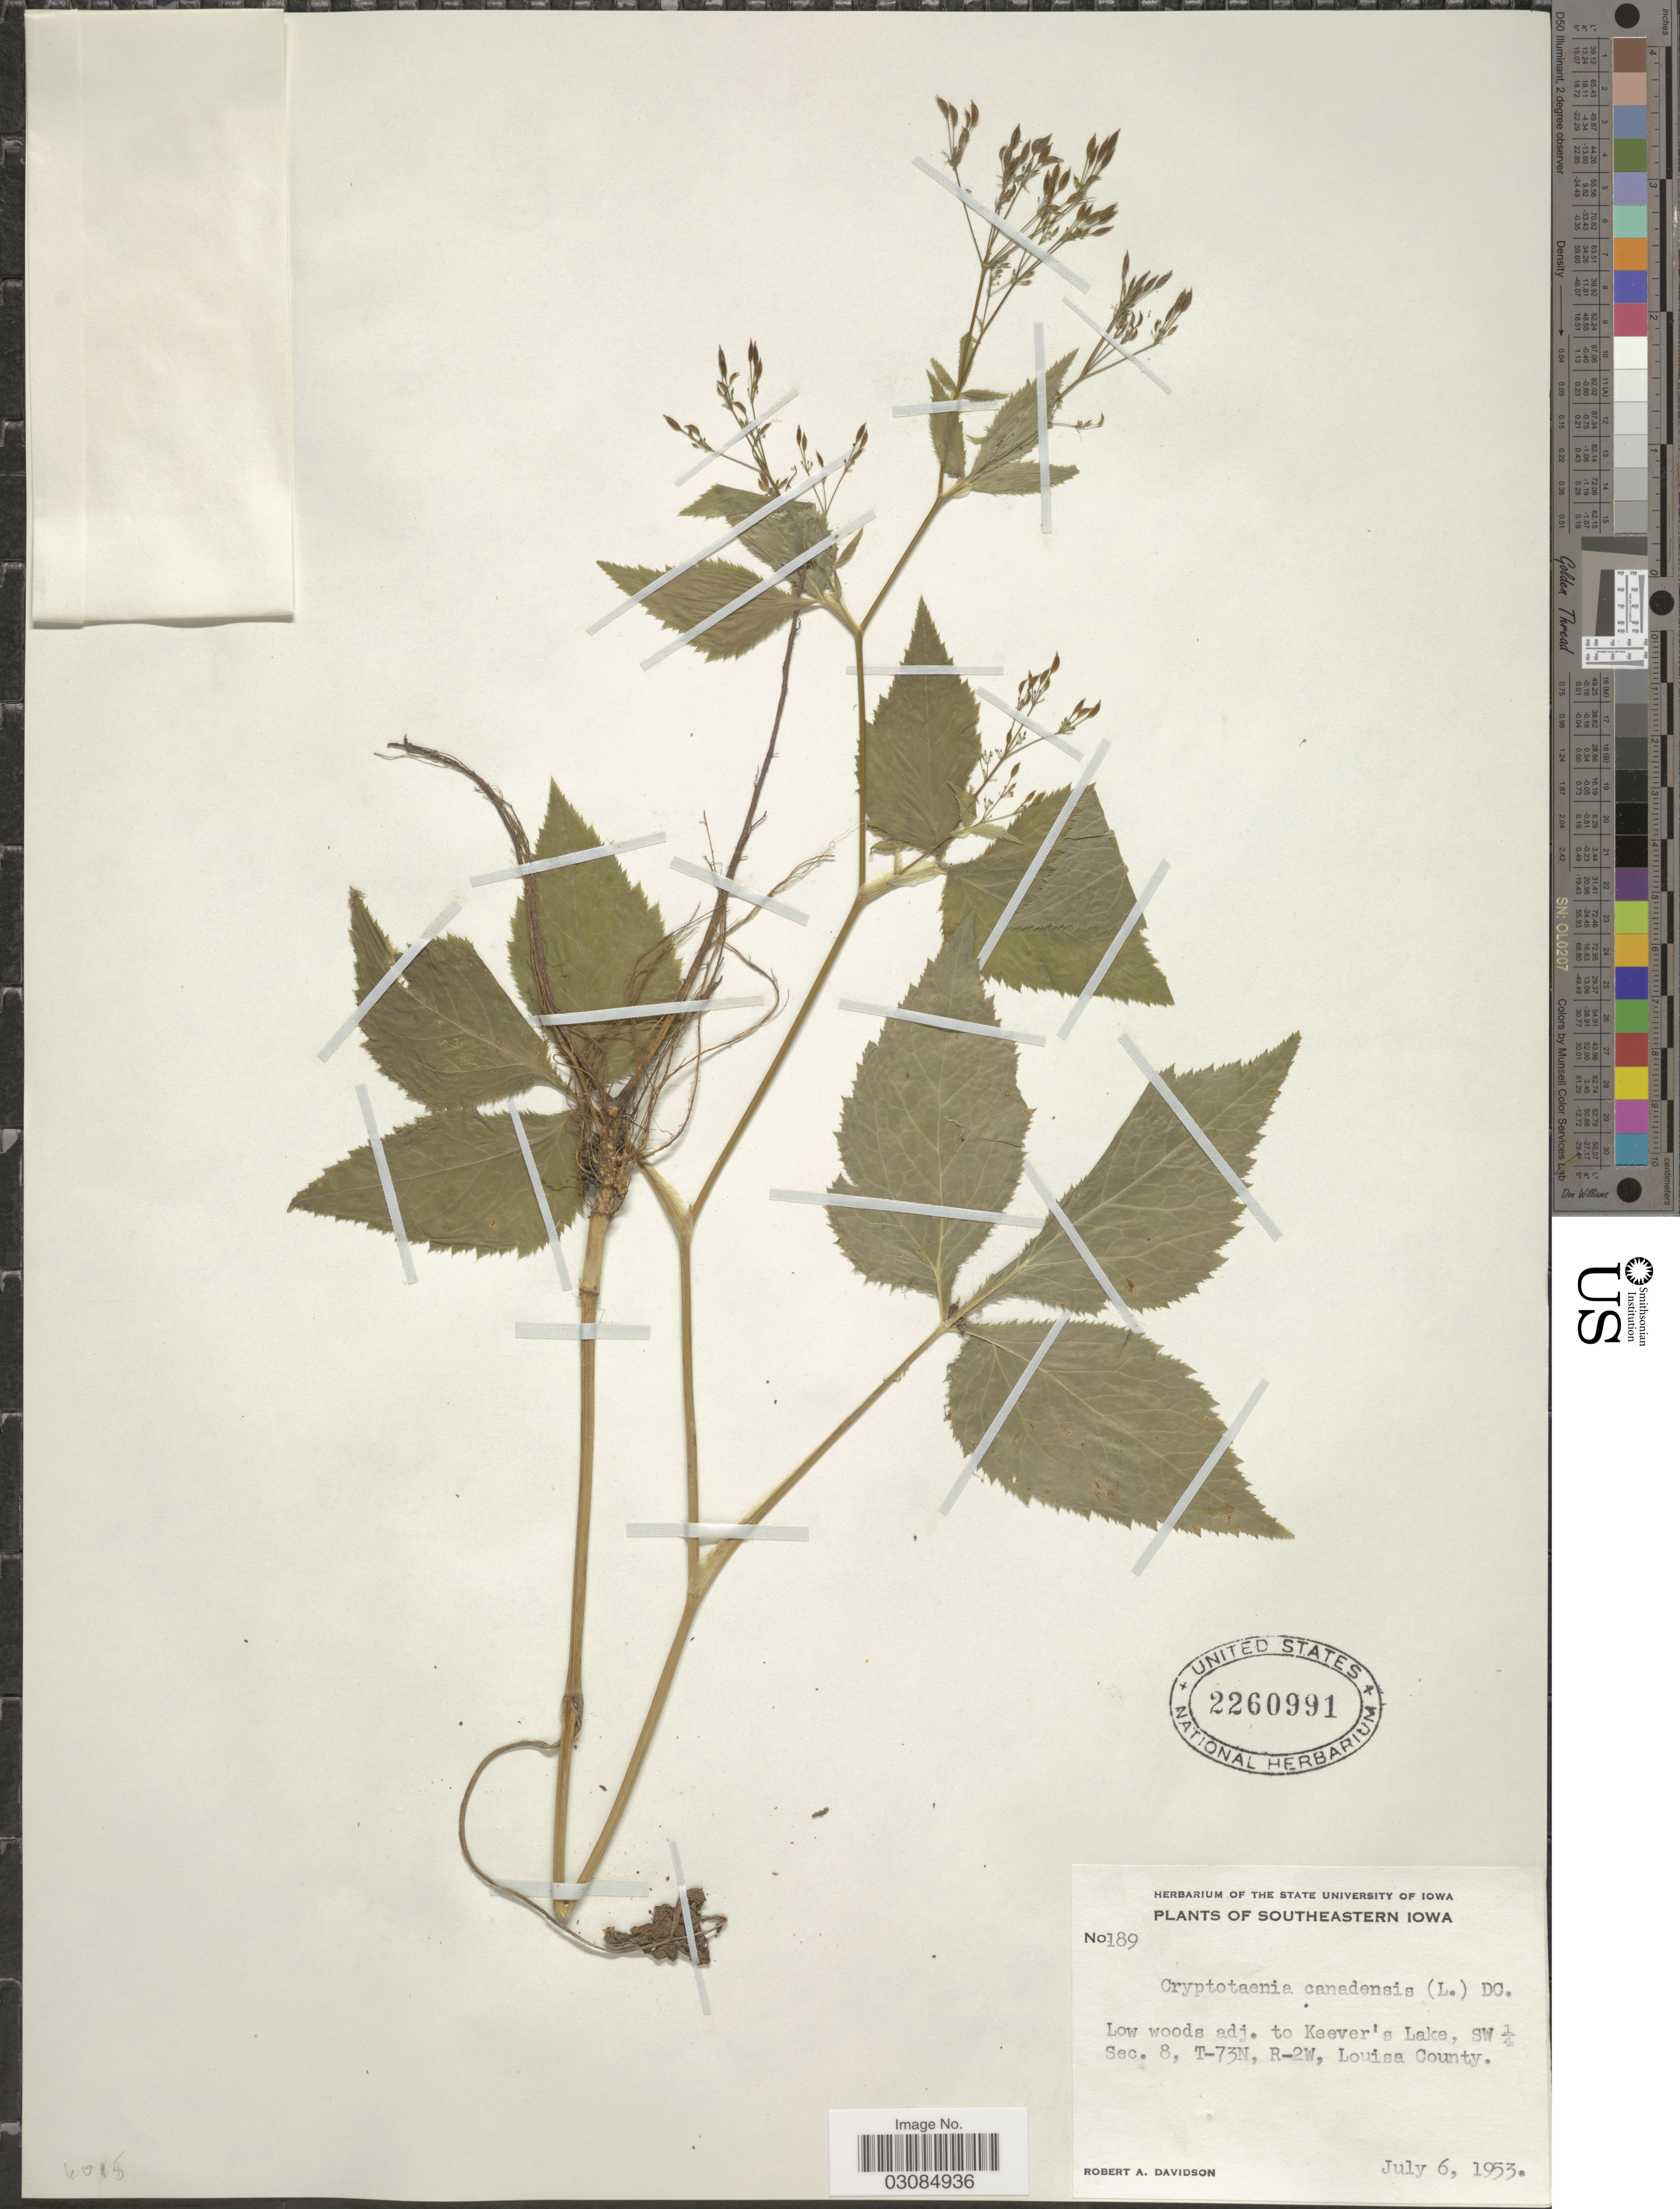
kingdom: Plantae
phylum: Tracheophyta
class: Magnoliopsida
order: Apiales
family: Apiaceae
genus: Cryptotaenia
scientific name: Cryptotaenia canadensis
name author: (L.) DC.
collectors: R. A. Davidson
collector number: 189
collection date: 1953-07-06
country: United States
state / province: Iowa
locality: Southeastern Iowa. Low woods adj. to Keever's Lake, SW ¼ Sec. 8, T-73N, R-2W, Luisa County.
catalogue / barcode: US 2260991